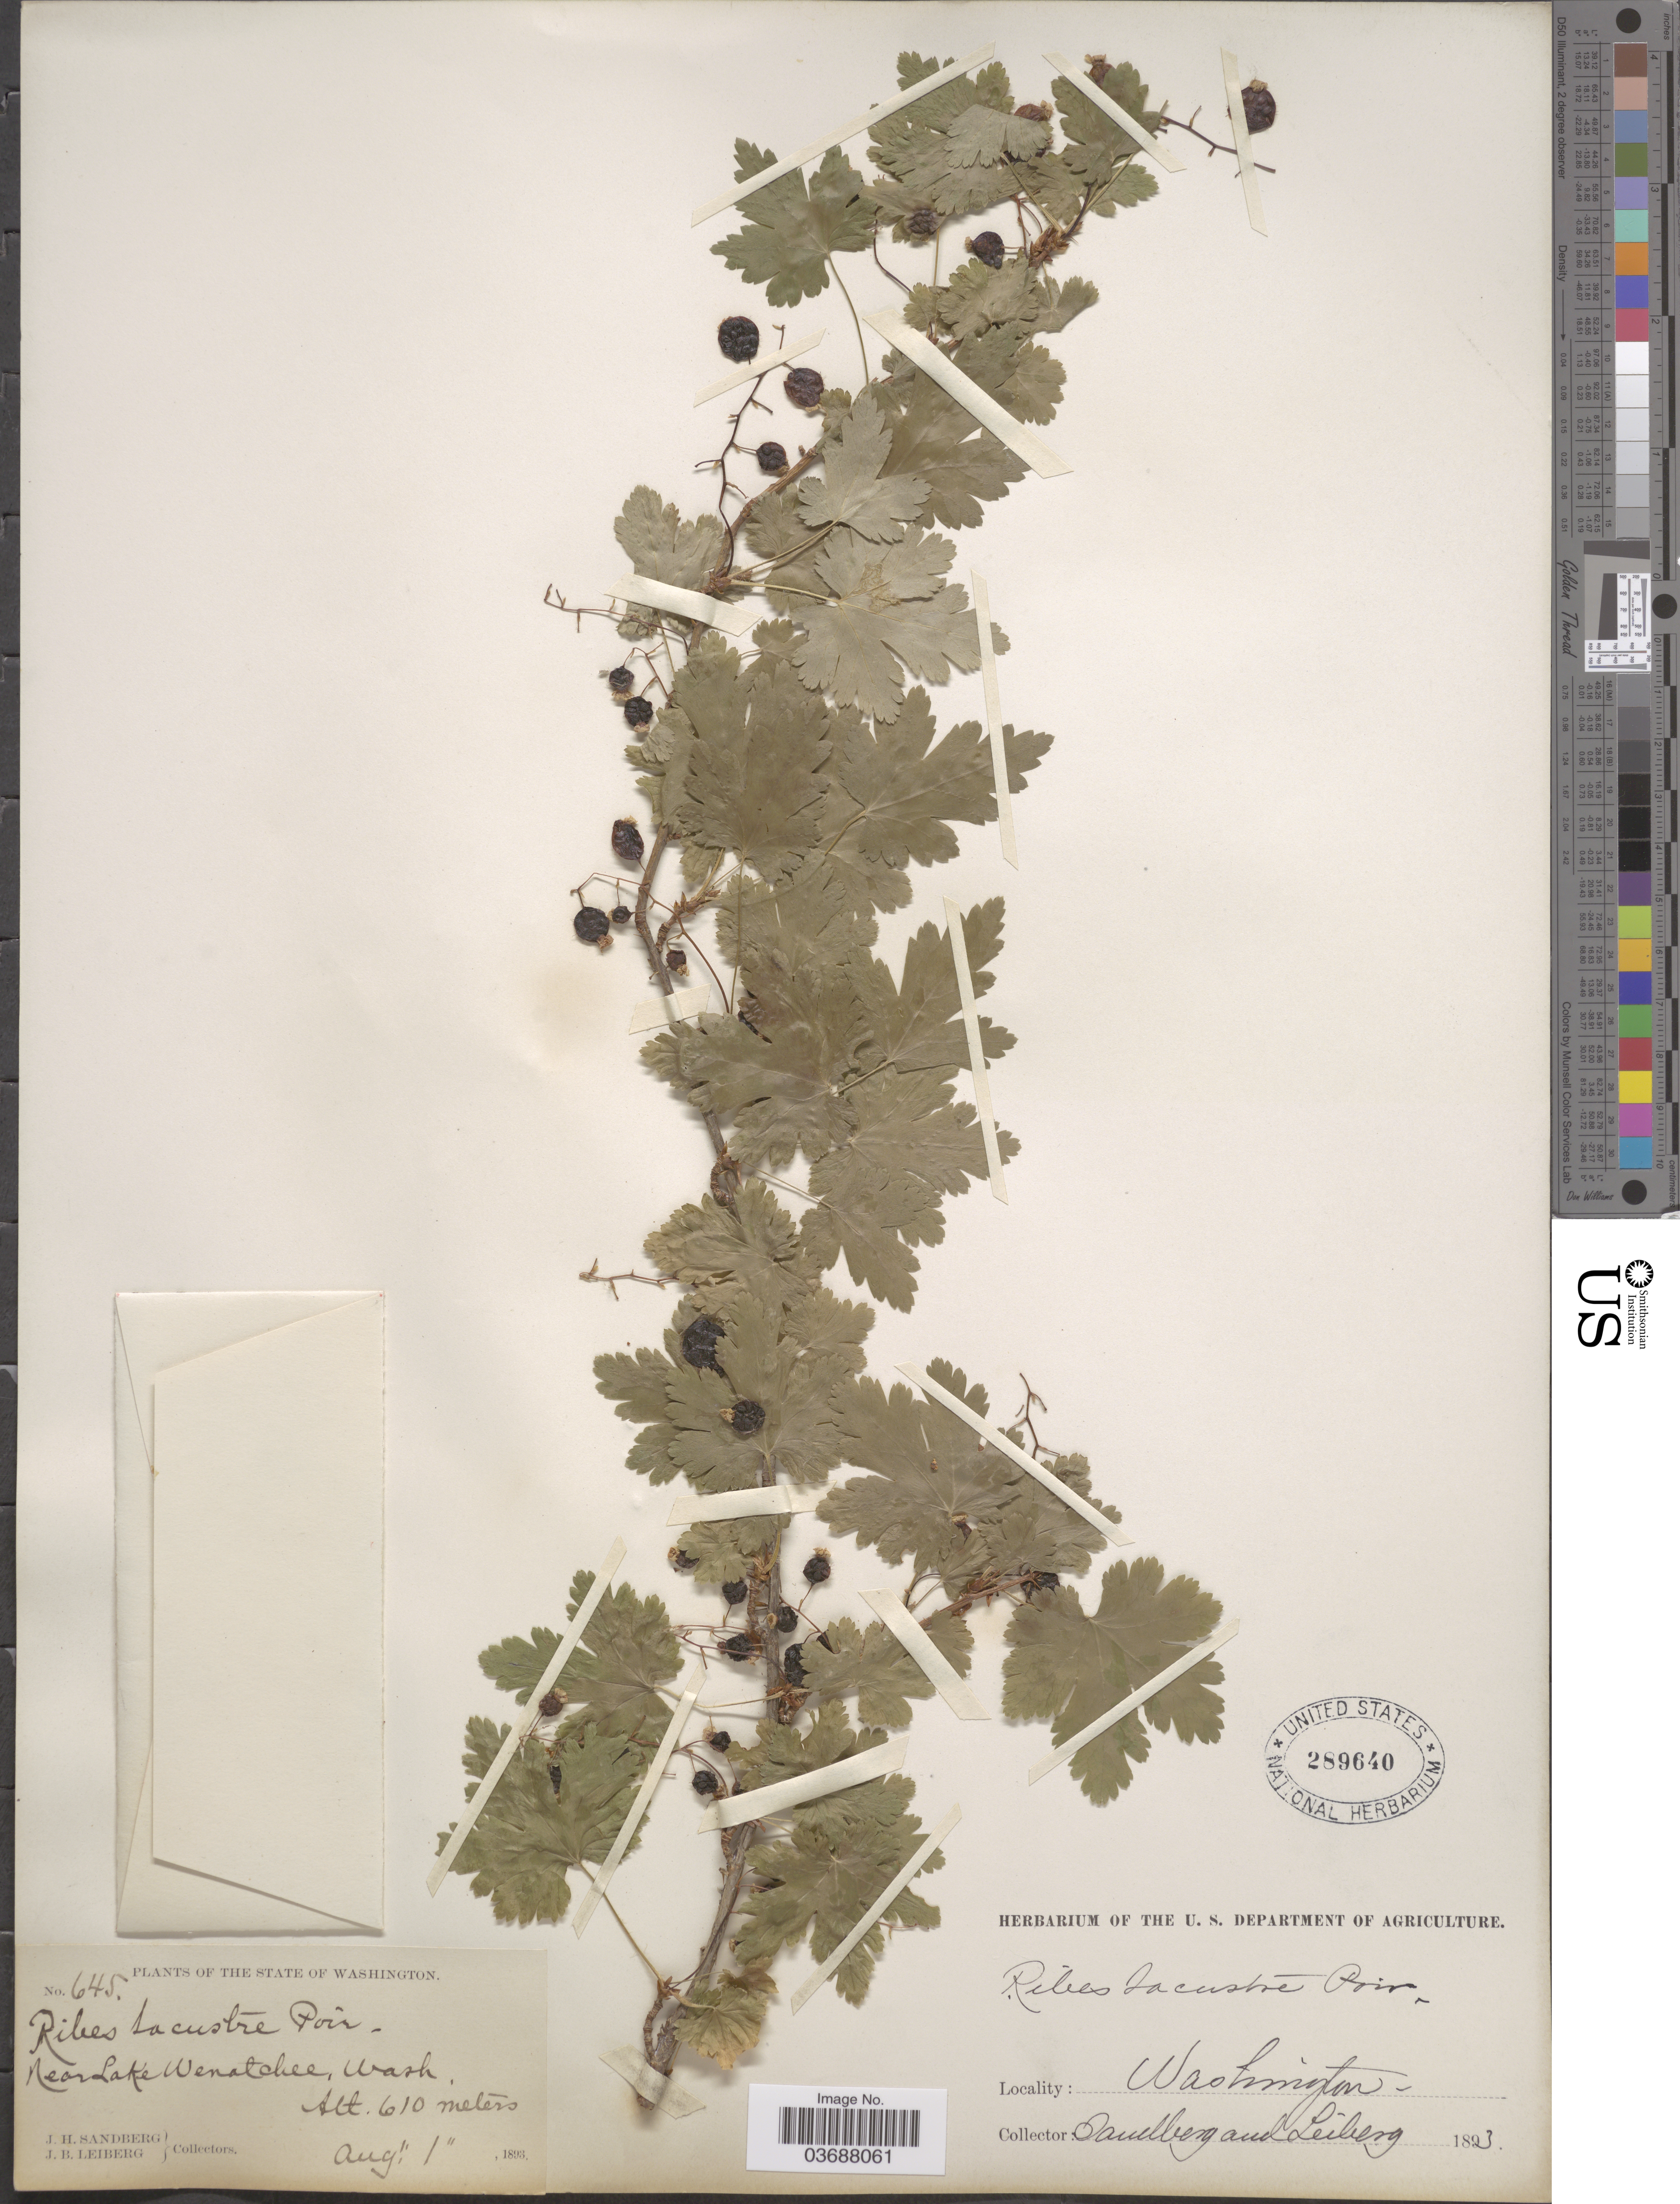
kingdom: Plantae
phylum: Tracheophyta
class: Magnoliopsida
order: Saxifragales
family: Grossulariaceae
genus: Ribes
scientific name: Ribes lacustre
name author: (Pers.) Poir.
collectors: J. H. Sandberg & J. B. Leiberg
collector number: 645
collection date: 1893-08-01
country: United States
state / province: Washington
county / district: Chelan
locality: Near Lake Wenatchee.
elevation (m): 610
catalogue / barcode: US 289640